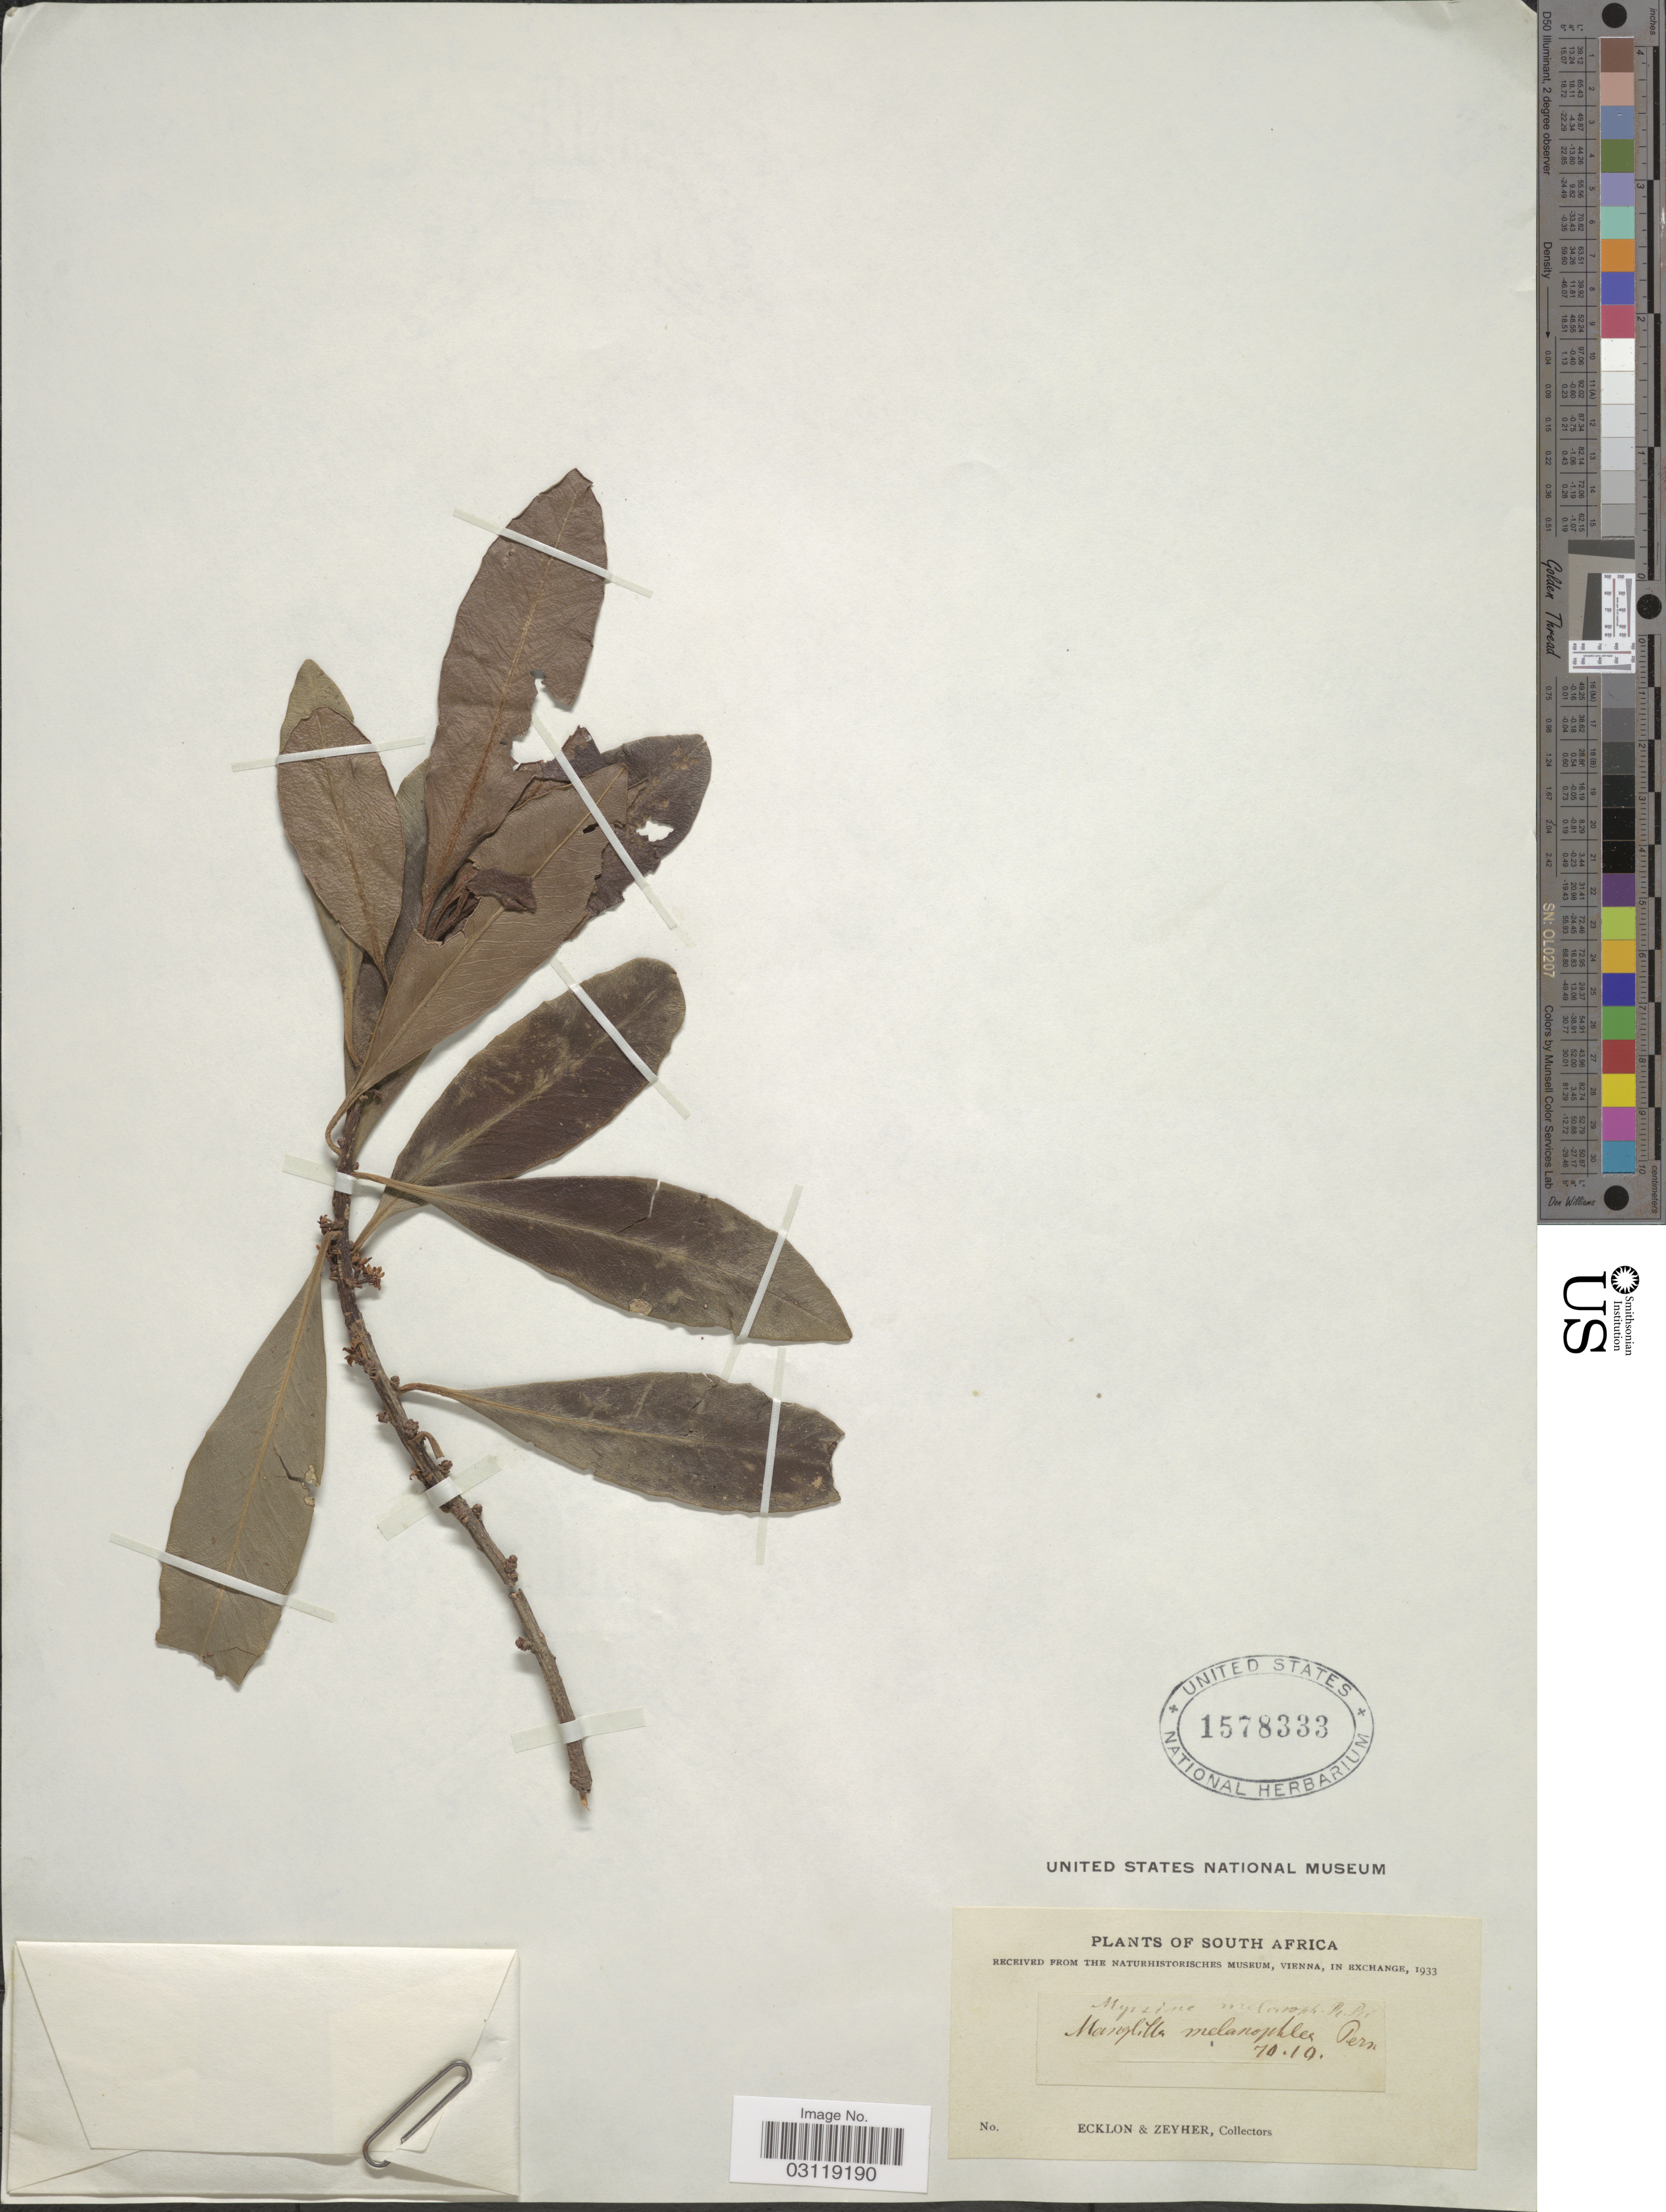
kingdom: Plantae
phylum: Tracheophyta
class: Magnoliopsida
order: Ericales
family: Primulaceae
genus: Rapanea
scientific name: Rapanea melanophloeos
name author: (L.) Mez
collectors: -. Ecklon & -. Zeyher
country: South Africa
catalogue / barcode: US 1578333